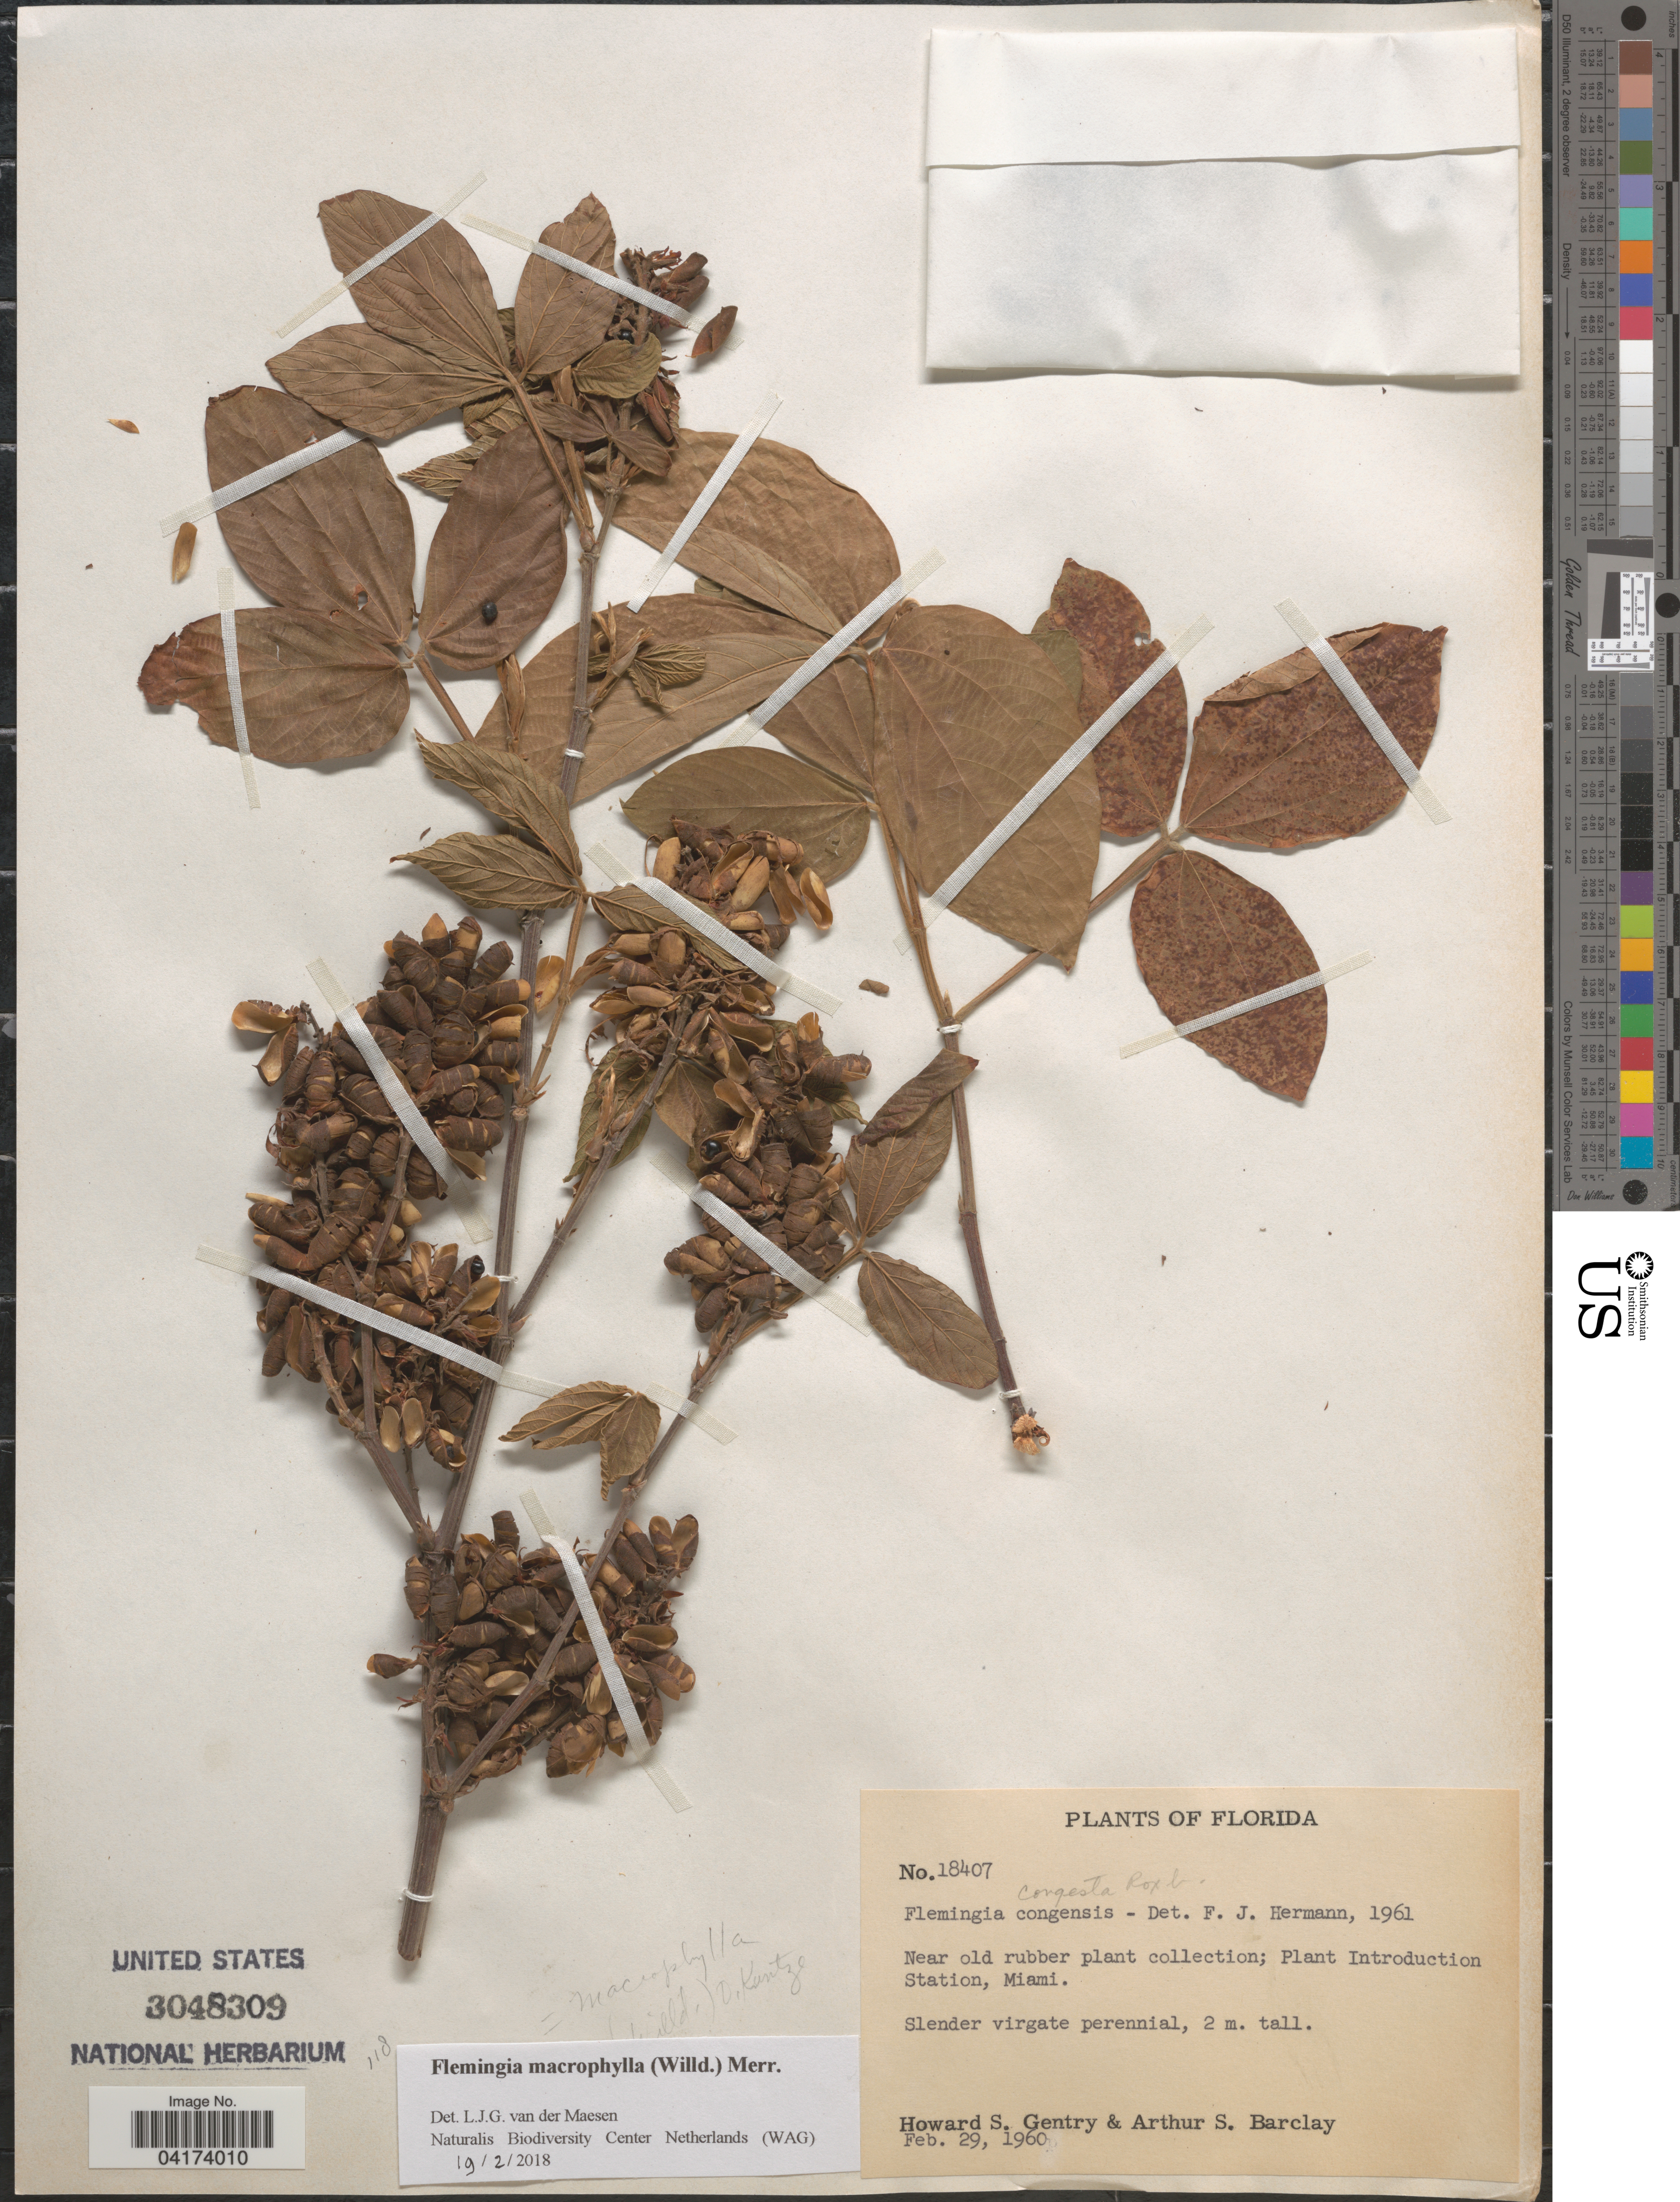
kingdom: Plantae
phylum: Tracheophyta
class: Magnoliopsida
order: Fabales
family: Fabaceae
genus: Flemingia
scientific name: Flemingia macrophylla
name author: (Willd.) Kuntze ex Merr.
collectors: H. S. Gentry & A. S. Barclay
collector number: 18407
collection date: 1960-02-29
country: United States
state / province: Florida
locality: Near old rubber plant collection; Plant Introduction Statio, Miami.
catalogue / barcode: US 3048309